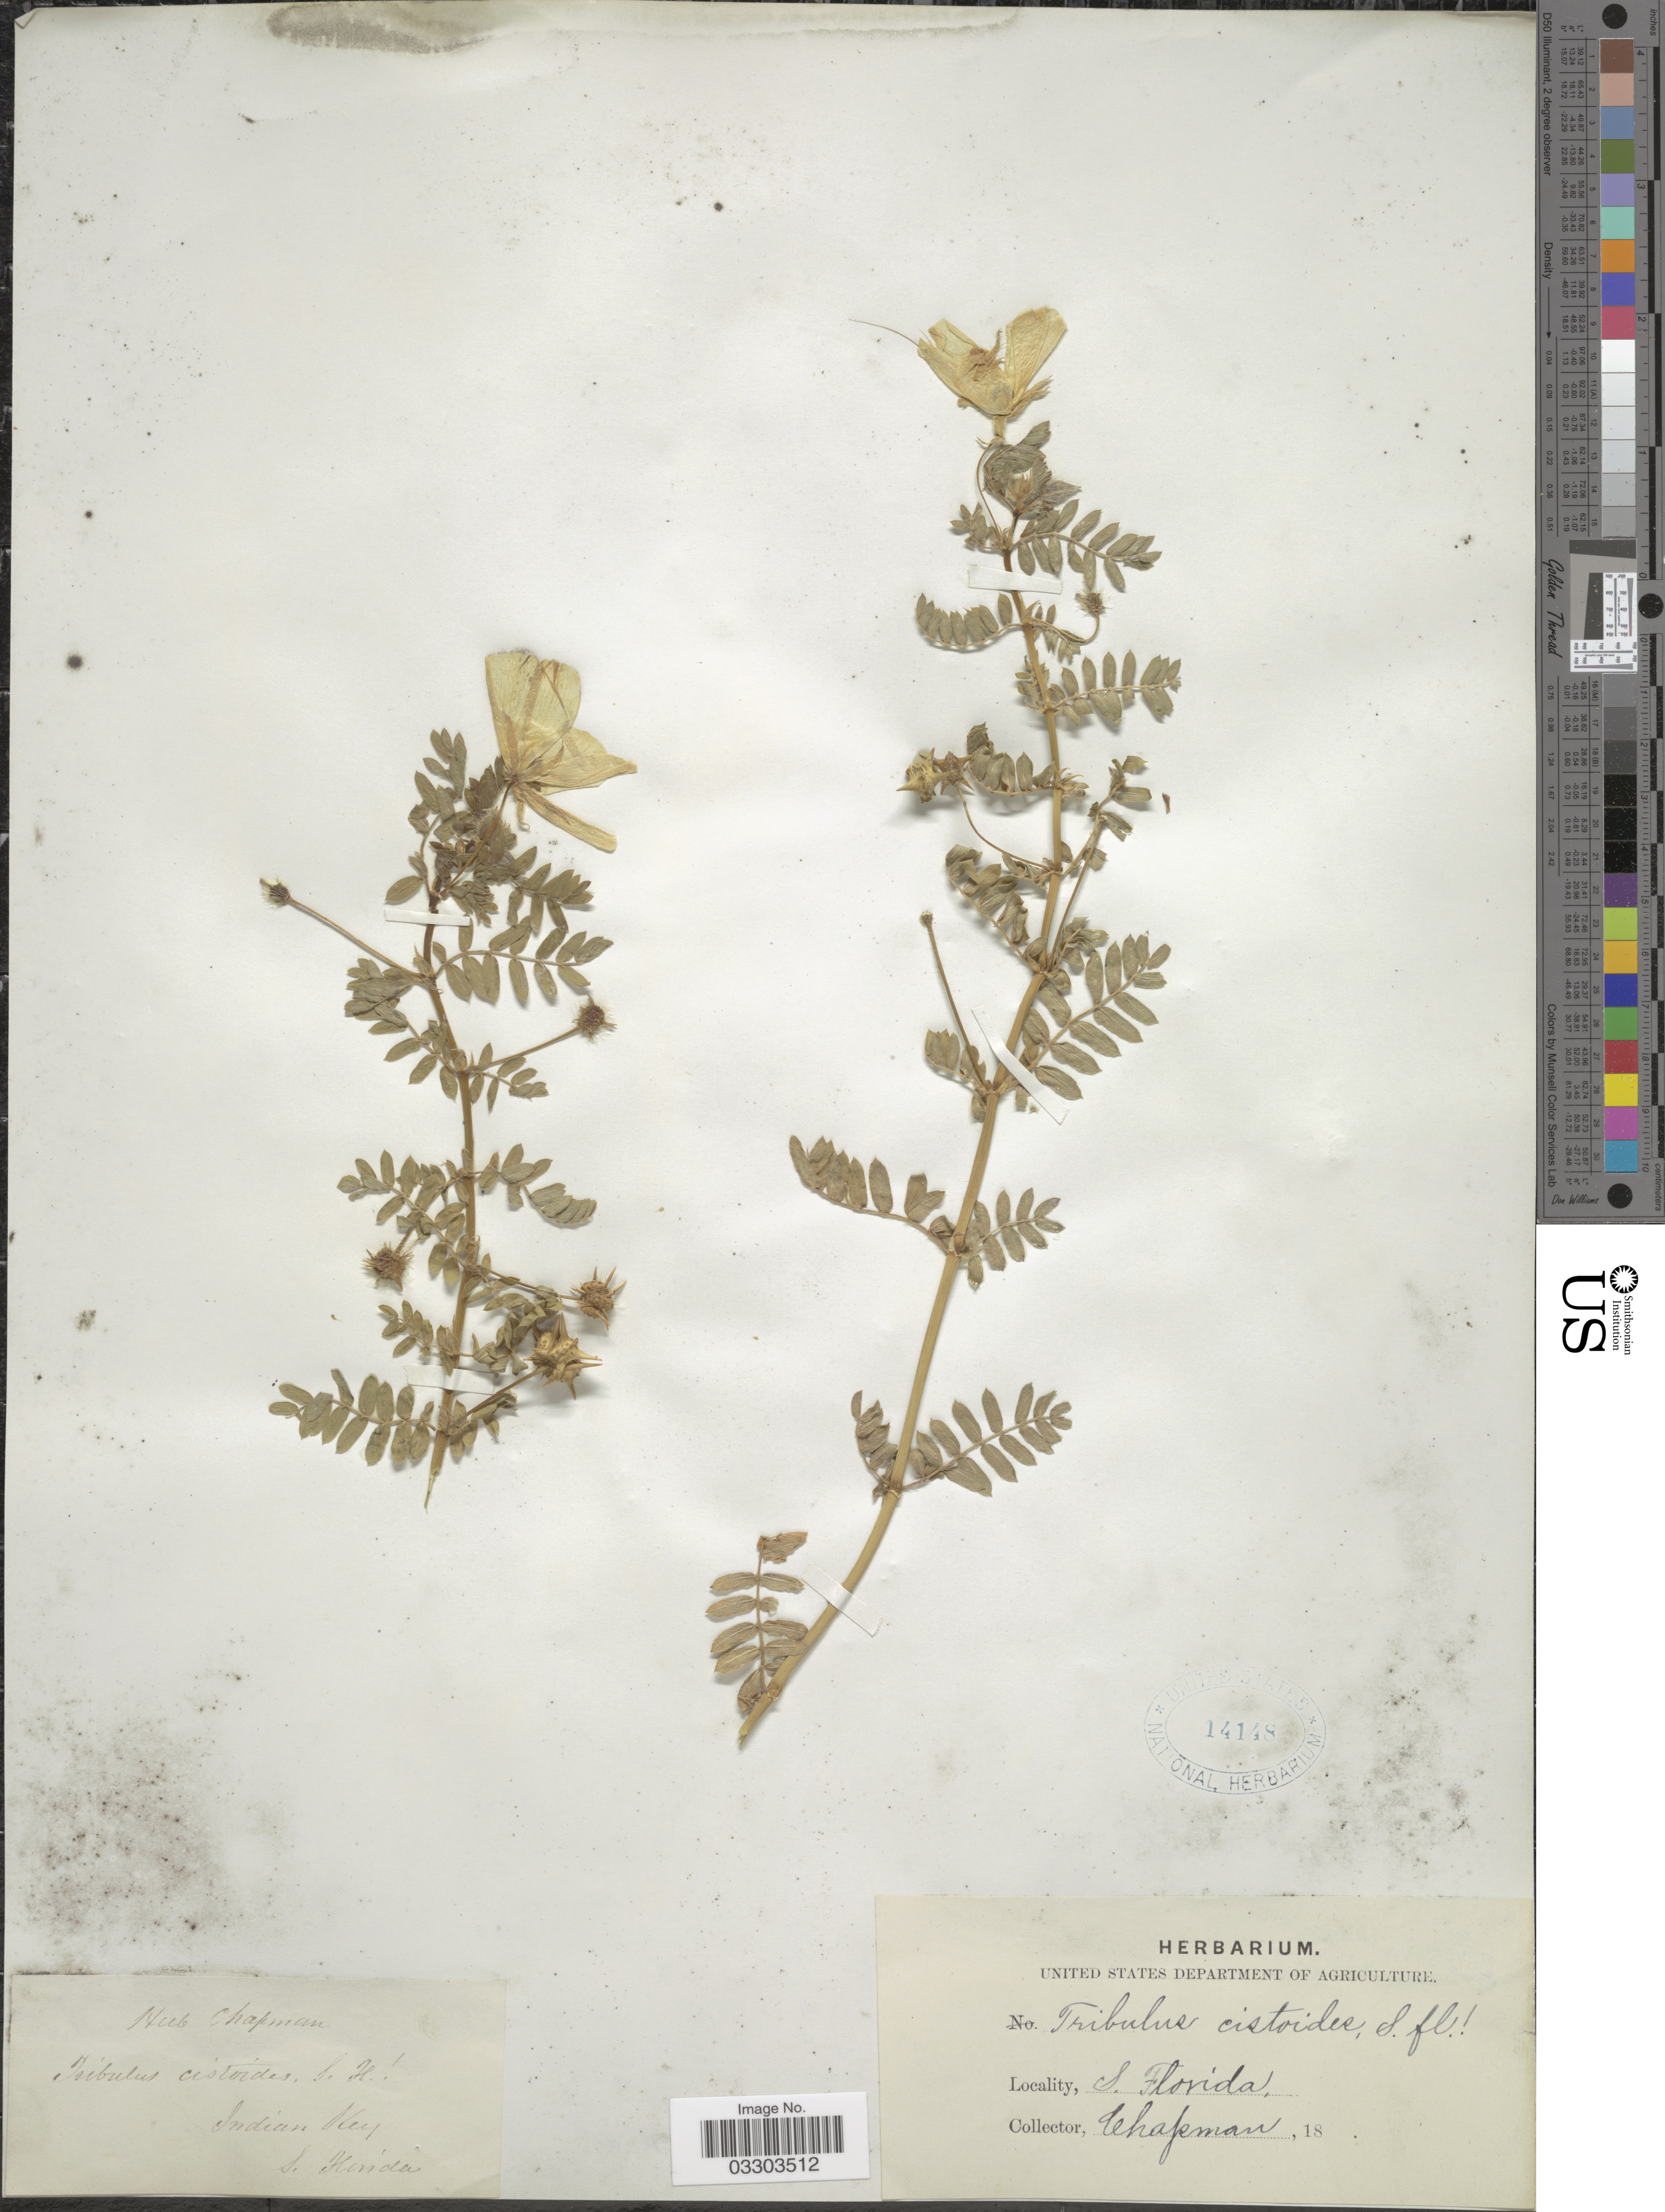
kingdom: Plantae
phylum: Tracheophyta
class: Magnoliopsida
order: Zygophyllales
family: Zygophyllaceae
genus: Tribulus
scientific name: Tribulus cistoides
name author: L.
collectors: A. Chapman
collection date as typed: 18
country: United States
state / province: Florida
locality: Indian Key, S. Florida.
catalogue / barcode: US 14148